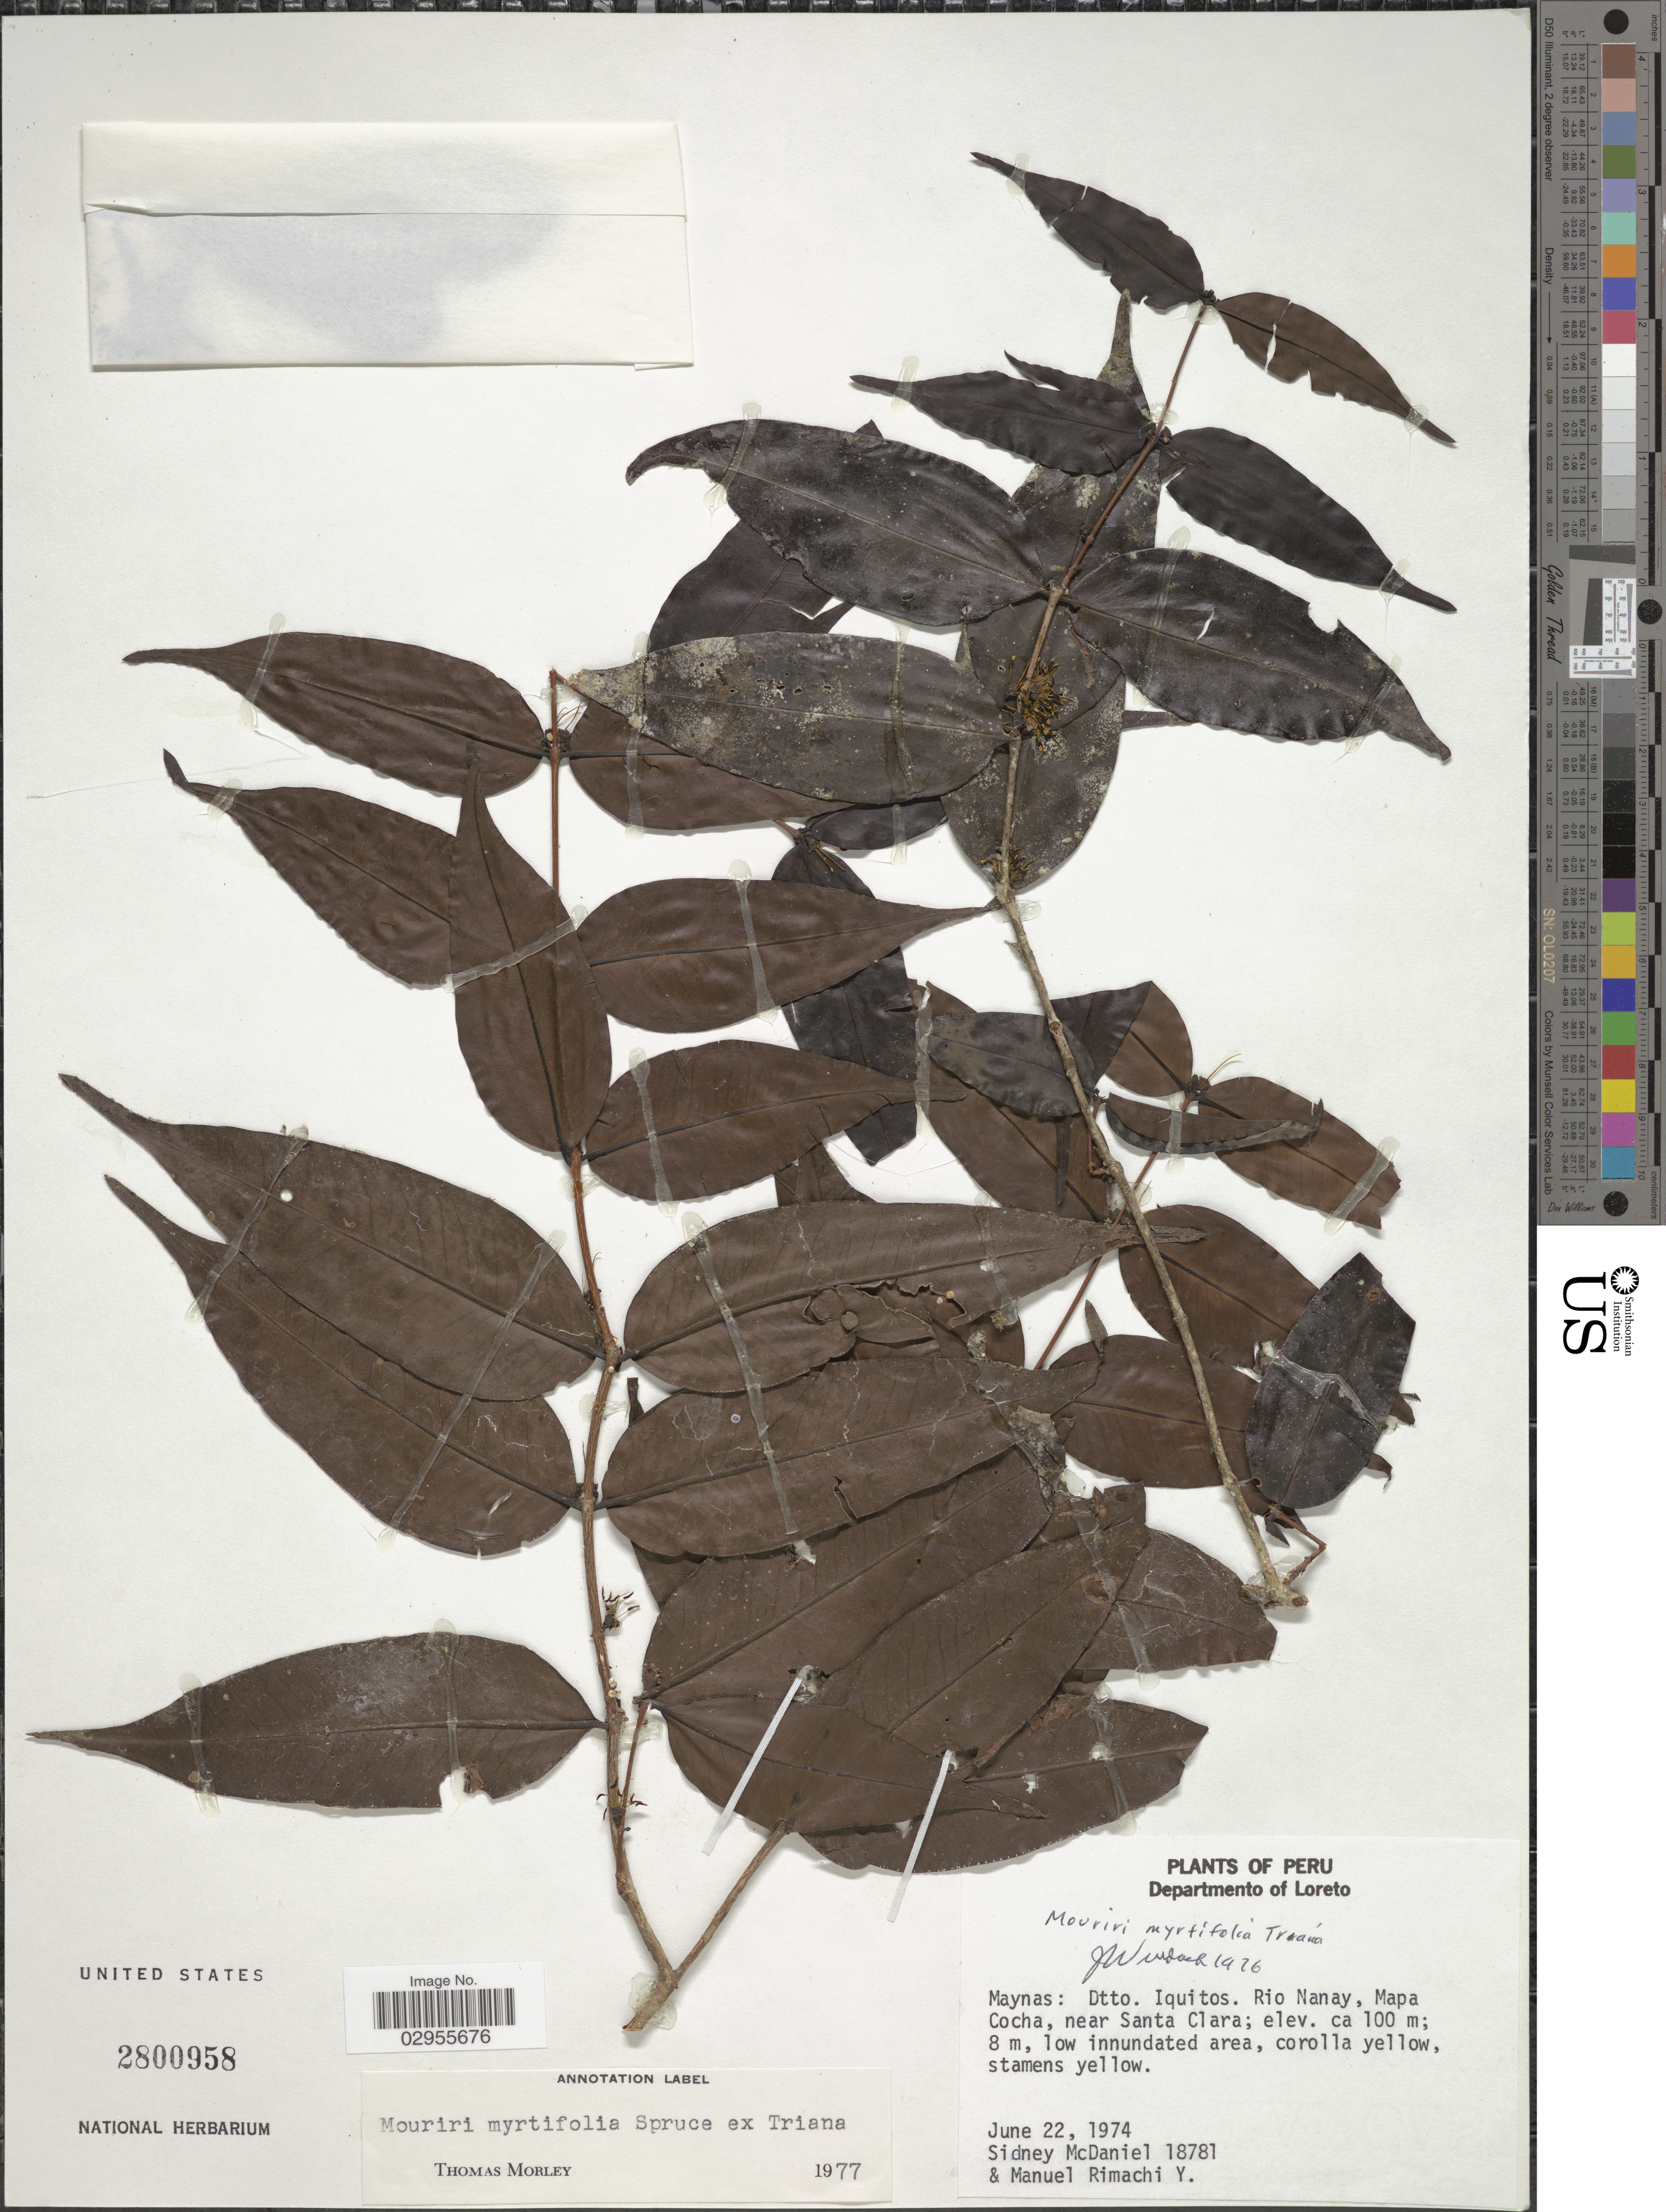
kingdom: Plantae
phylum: Tracheophyta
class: Magnoliopsida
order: Myrtales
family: Melastomataceae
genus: Mouriri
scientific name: Mouriri myrtifolia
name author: Spruce ex Triana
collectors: S. McDaniel & M. Rimachi Y.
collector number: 18781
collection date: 1974-06-22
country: Peru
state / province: Loreto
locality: Departmento of Loreto. Maynas: Dtto. Iquitos. Rio Nanay, Mapa Cocha, near Santa Clara.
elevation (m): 100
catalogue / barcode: US 2800958